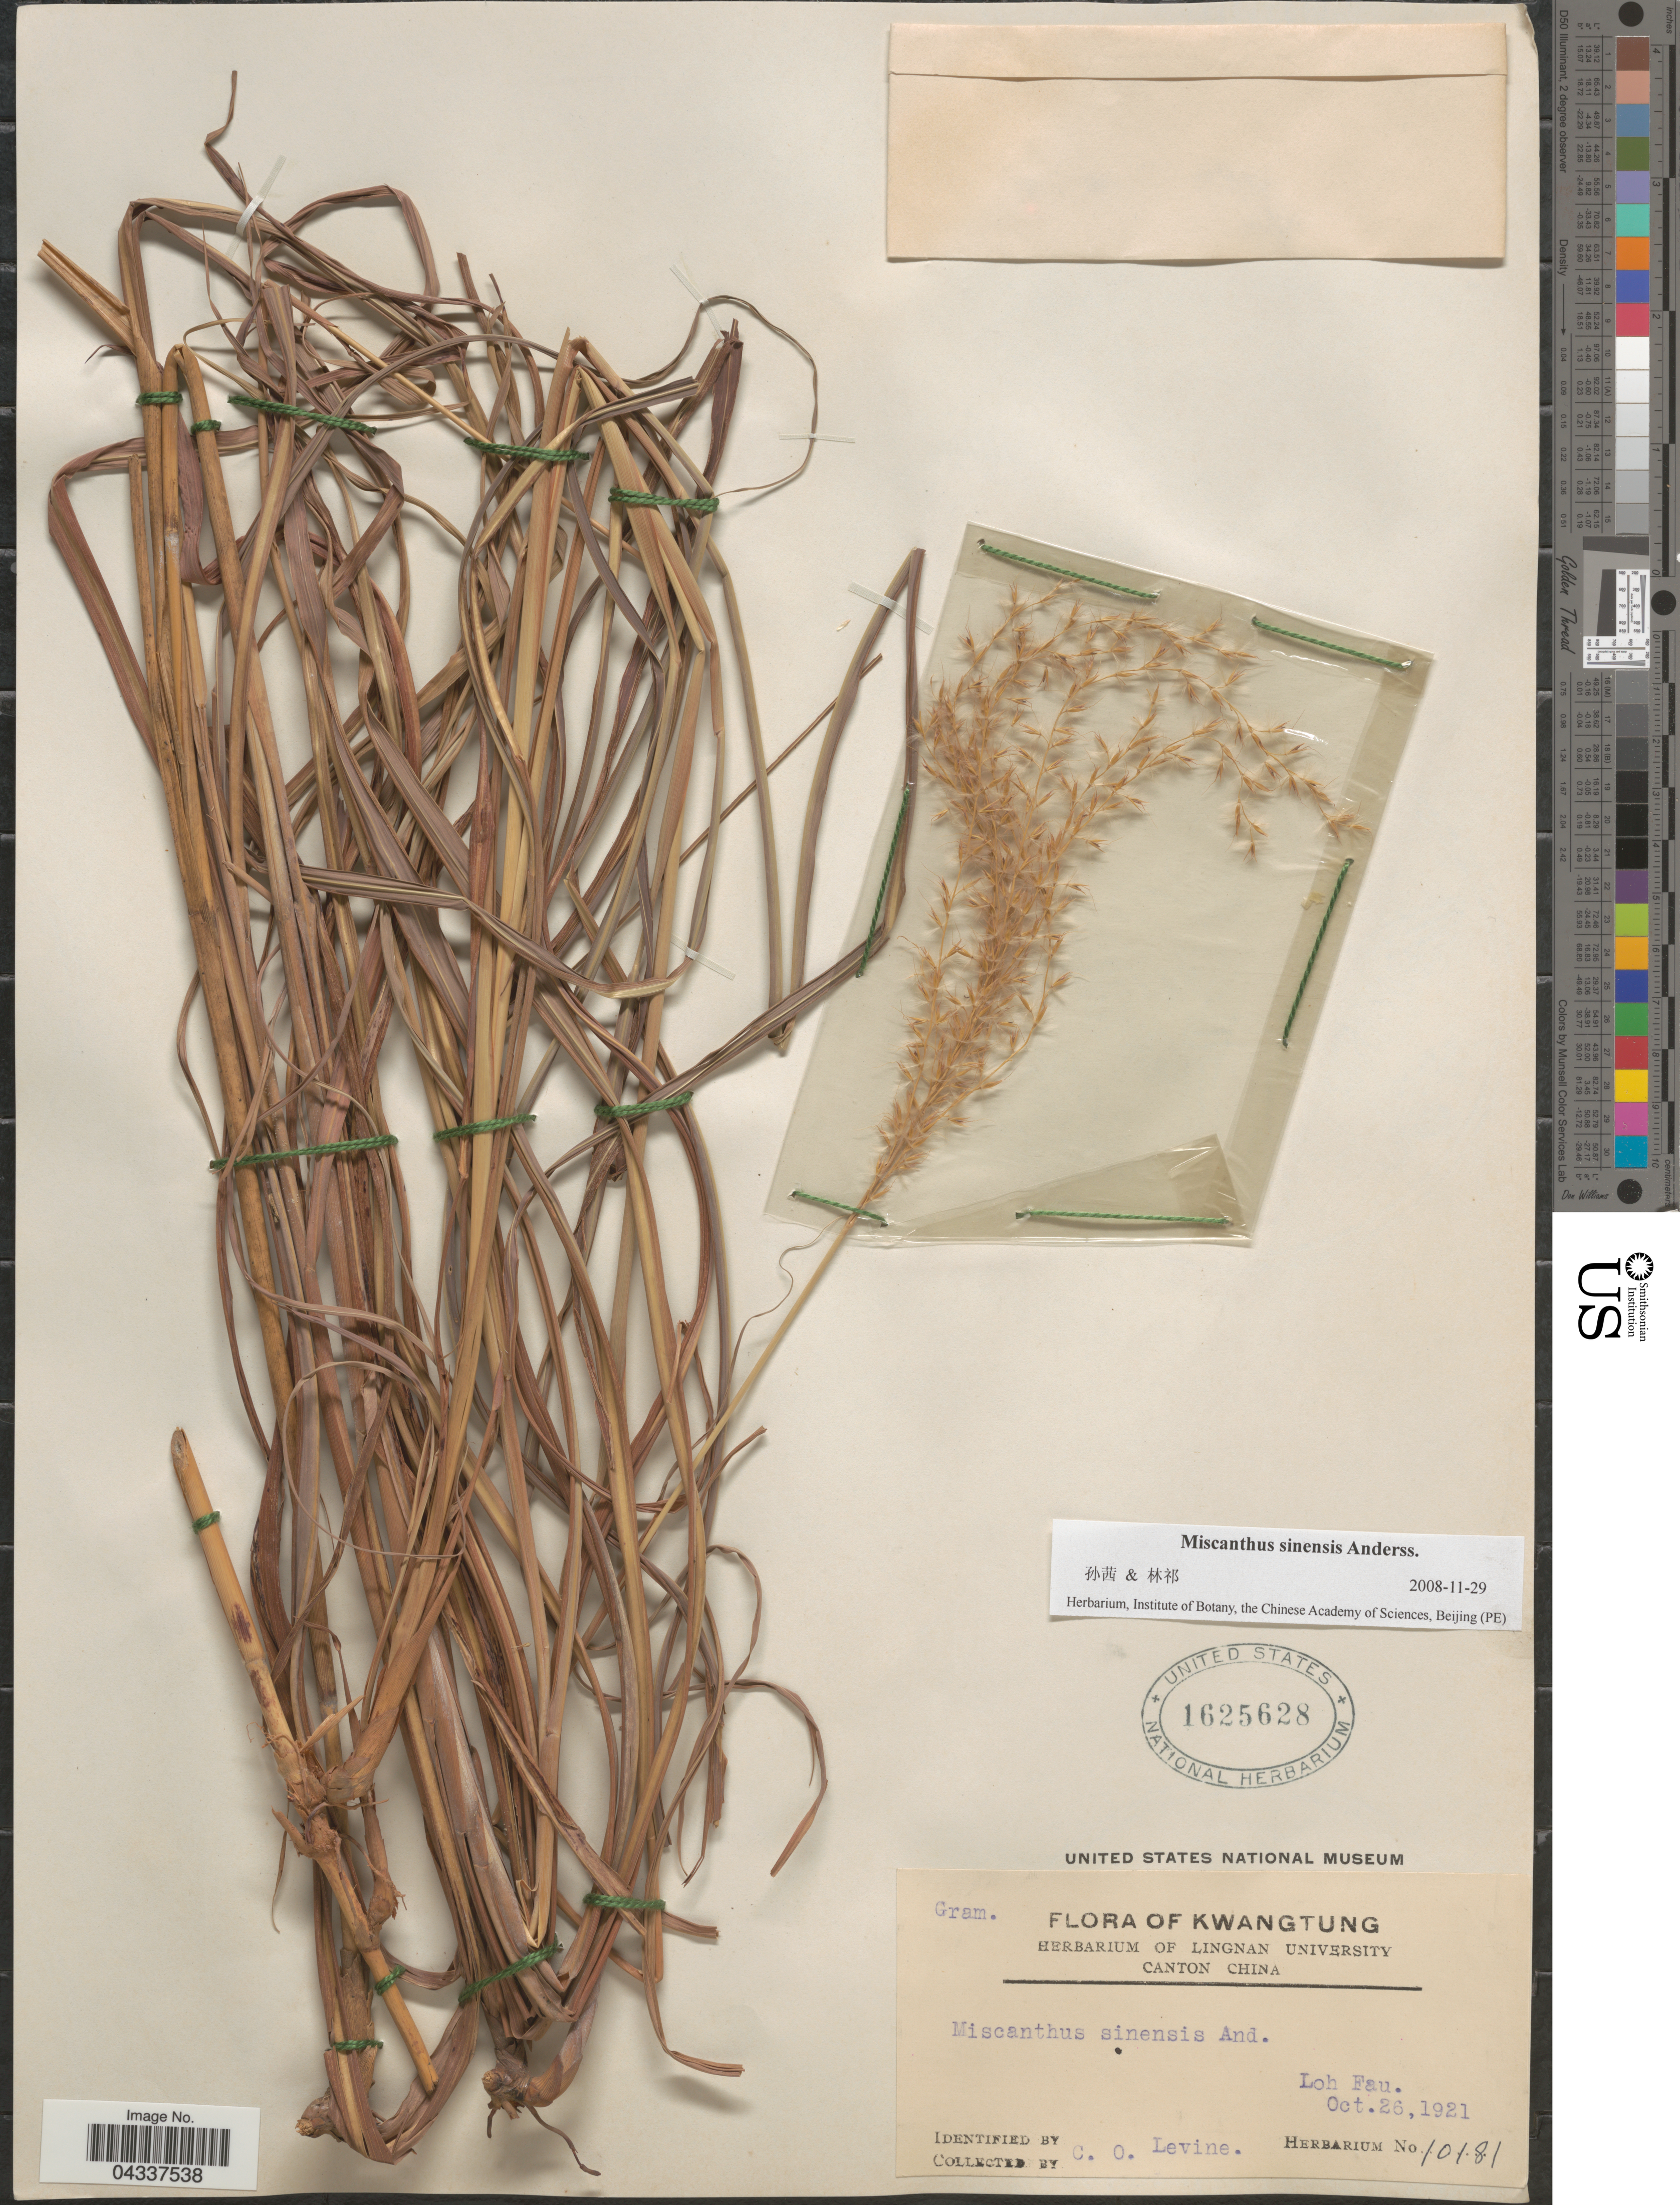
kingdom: Plantae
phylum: Tracheophyta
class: Liliopsida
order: Poales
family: Poaceae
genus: Miscanthus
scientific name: Miscanthus sinensis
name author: Andersson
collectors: C. O. Levine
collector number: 10181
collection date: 1921-10-26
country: China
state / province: Guangdong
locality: Kwangtung. Loh Fau.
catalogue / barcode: US 1625628